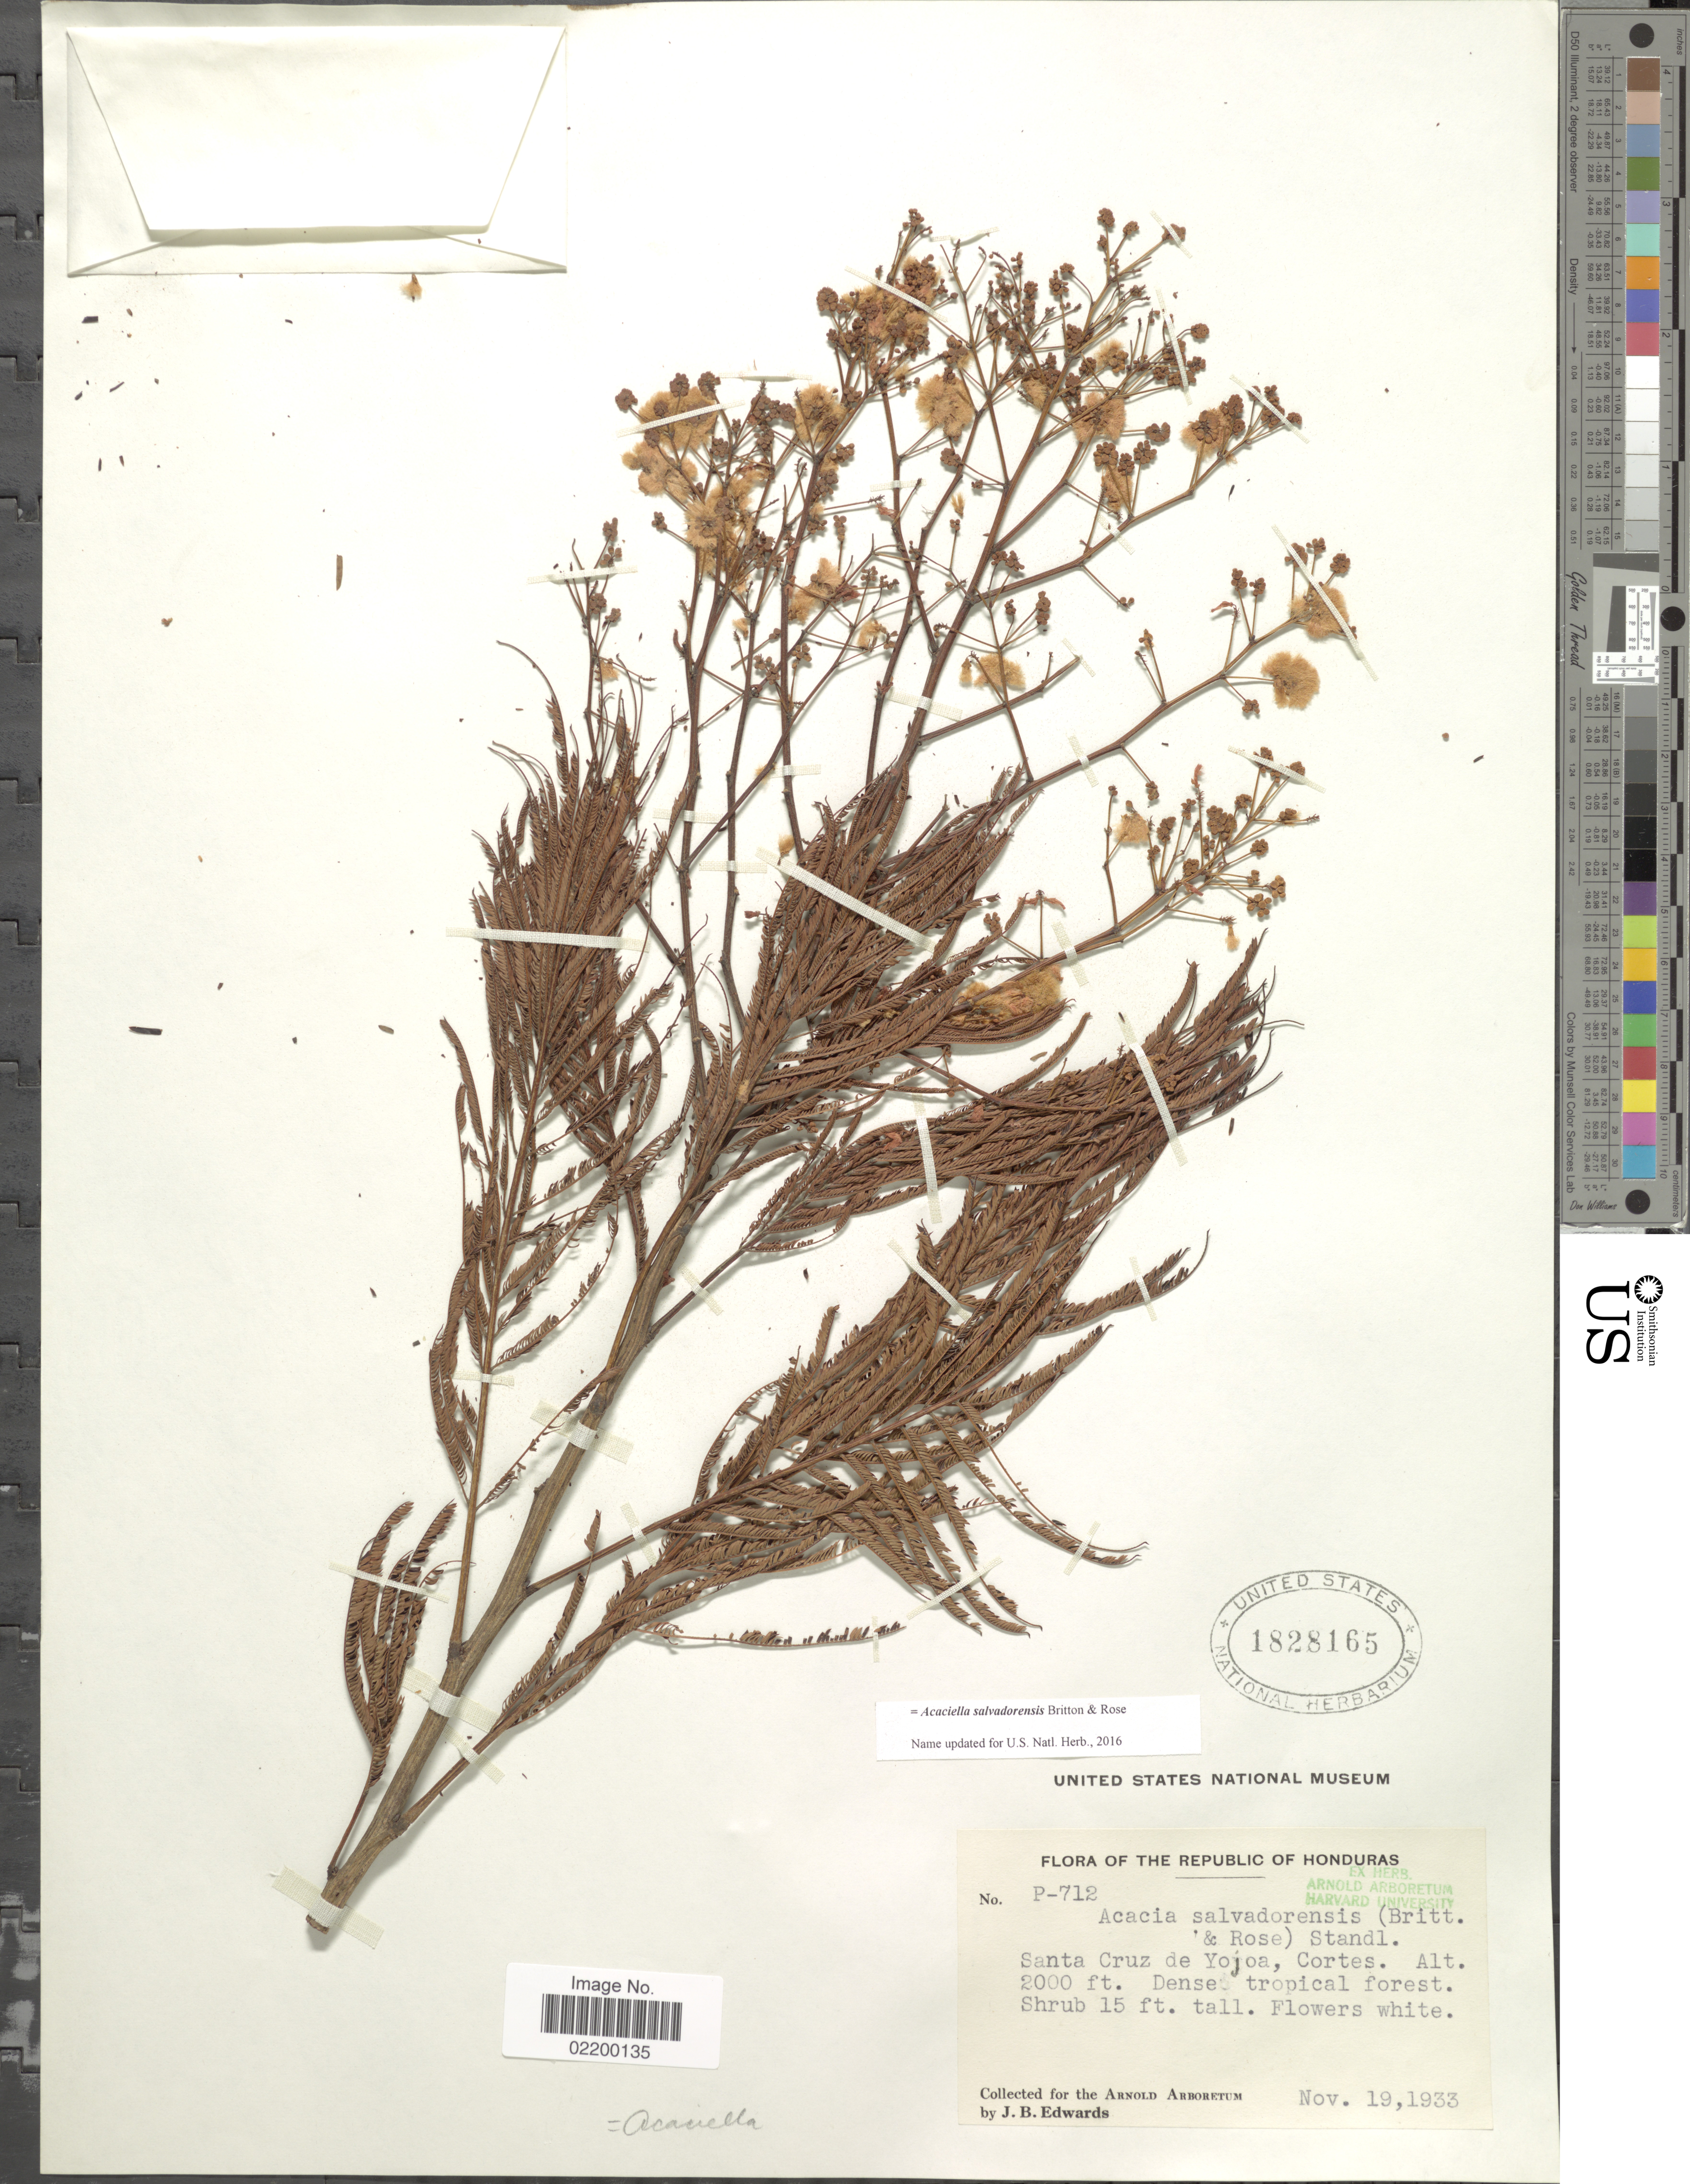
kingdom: Plantae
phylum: Tracheophyta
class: Magnoliopsida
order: Fabales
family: Fabaceae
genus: Acaciella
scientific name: Acaciella salvadorensis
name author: Britton & Rose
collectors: J. B. Edwards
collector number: P-712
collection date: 1933-11-19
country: Honduras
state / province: Cortés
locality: Santa Cruz de Yojoa, Cortes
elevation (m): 610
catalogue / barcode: US 1828165